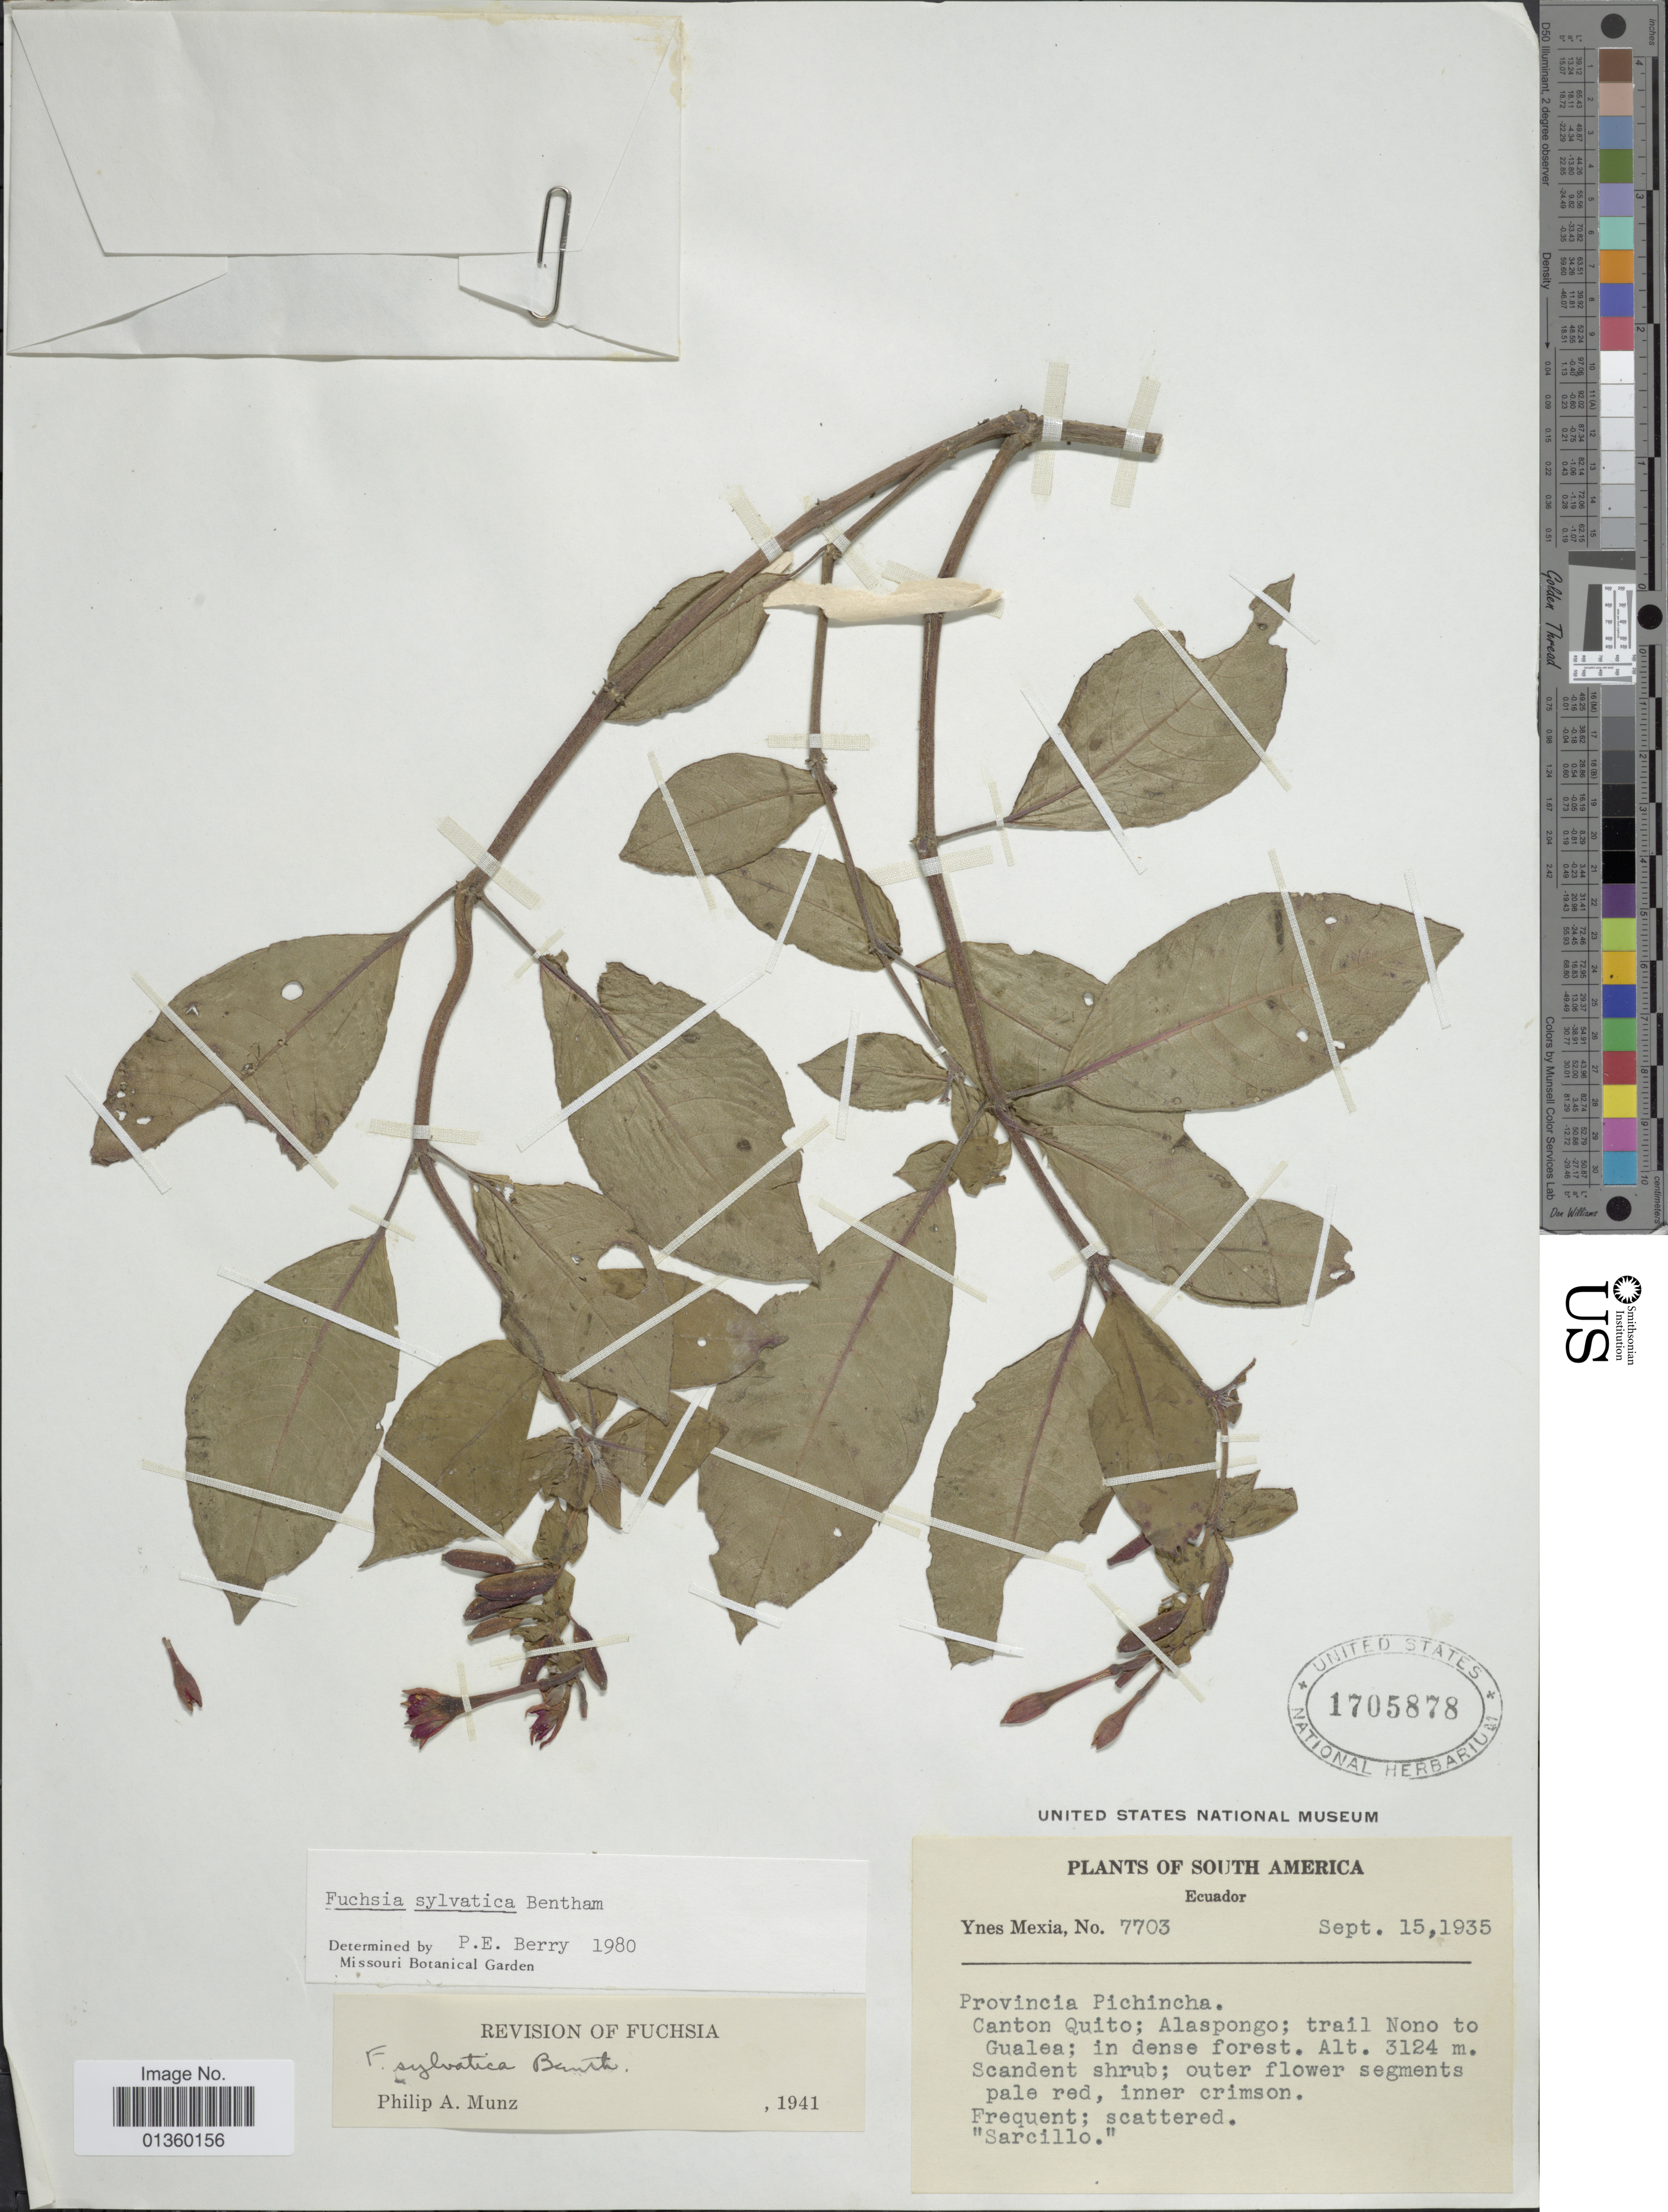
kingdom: Plantae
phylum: Tracheophyta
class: Magnoliopsida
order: Myrtales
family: Onagraceae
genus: Fuchsia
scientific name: Fuchsia sylvatica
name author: Benth.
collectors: Y. Mexia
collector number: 7703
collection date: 1935-09-15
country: Ecuador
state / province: Pichincha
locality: Canton Quito; Alaspongo; trail Nono to Gualea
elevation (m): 3124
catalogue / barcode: US 1705878